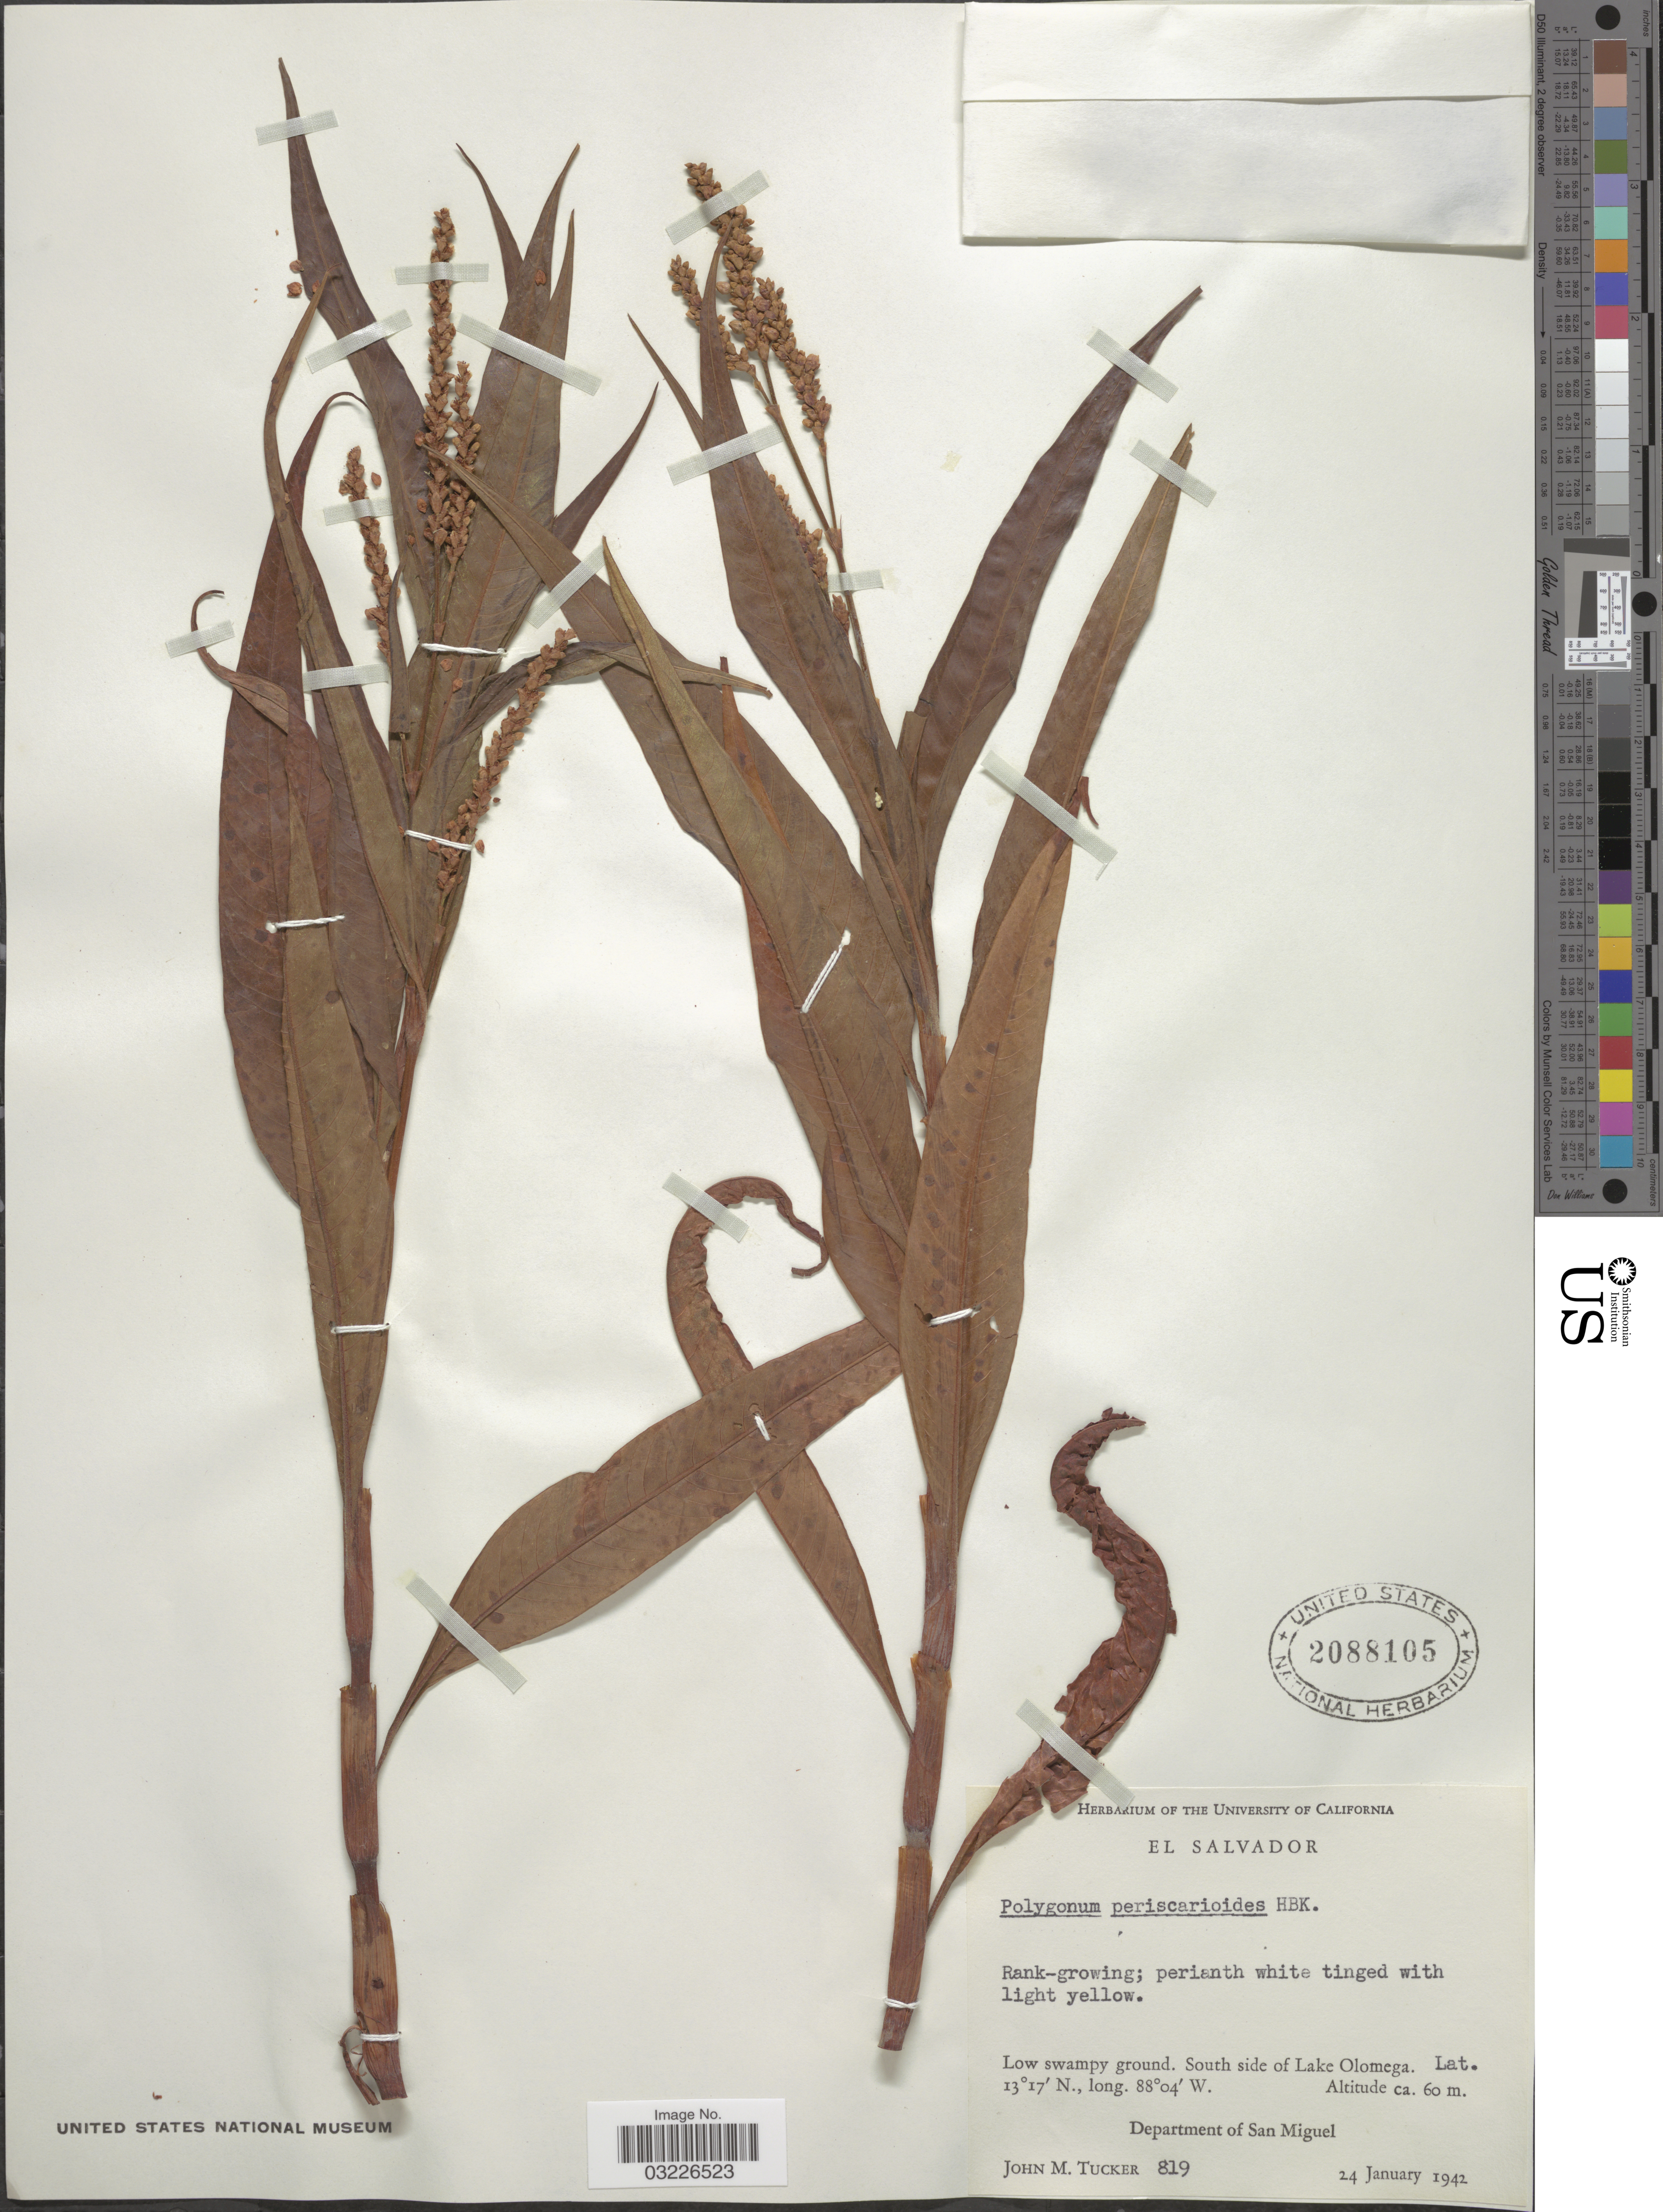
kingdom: Plantae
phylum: Tracheophyta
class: Magnoliopsida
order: Caryophyllales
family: Polygonaceae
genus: Polygonum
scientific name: Polygonum persicarioides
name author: Kunth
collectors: J. M. Tucker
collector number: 819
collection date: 1942-01-24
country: El Salvador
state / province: San Miguel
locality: South side of Lake Olomega. Department of San Miguel.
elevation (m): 60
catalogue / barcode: US 2088105